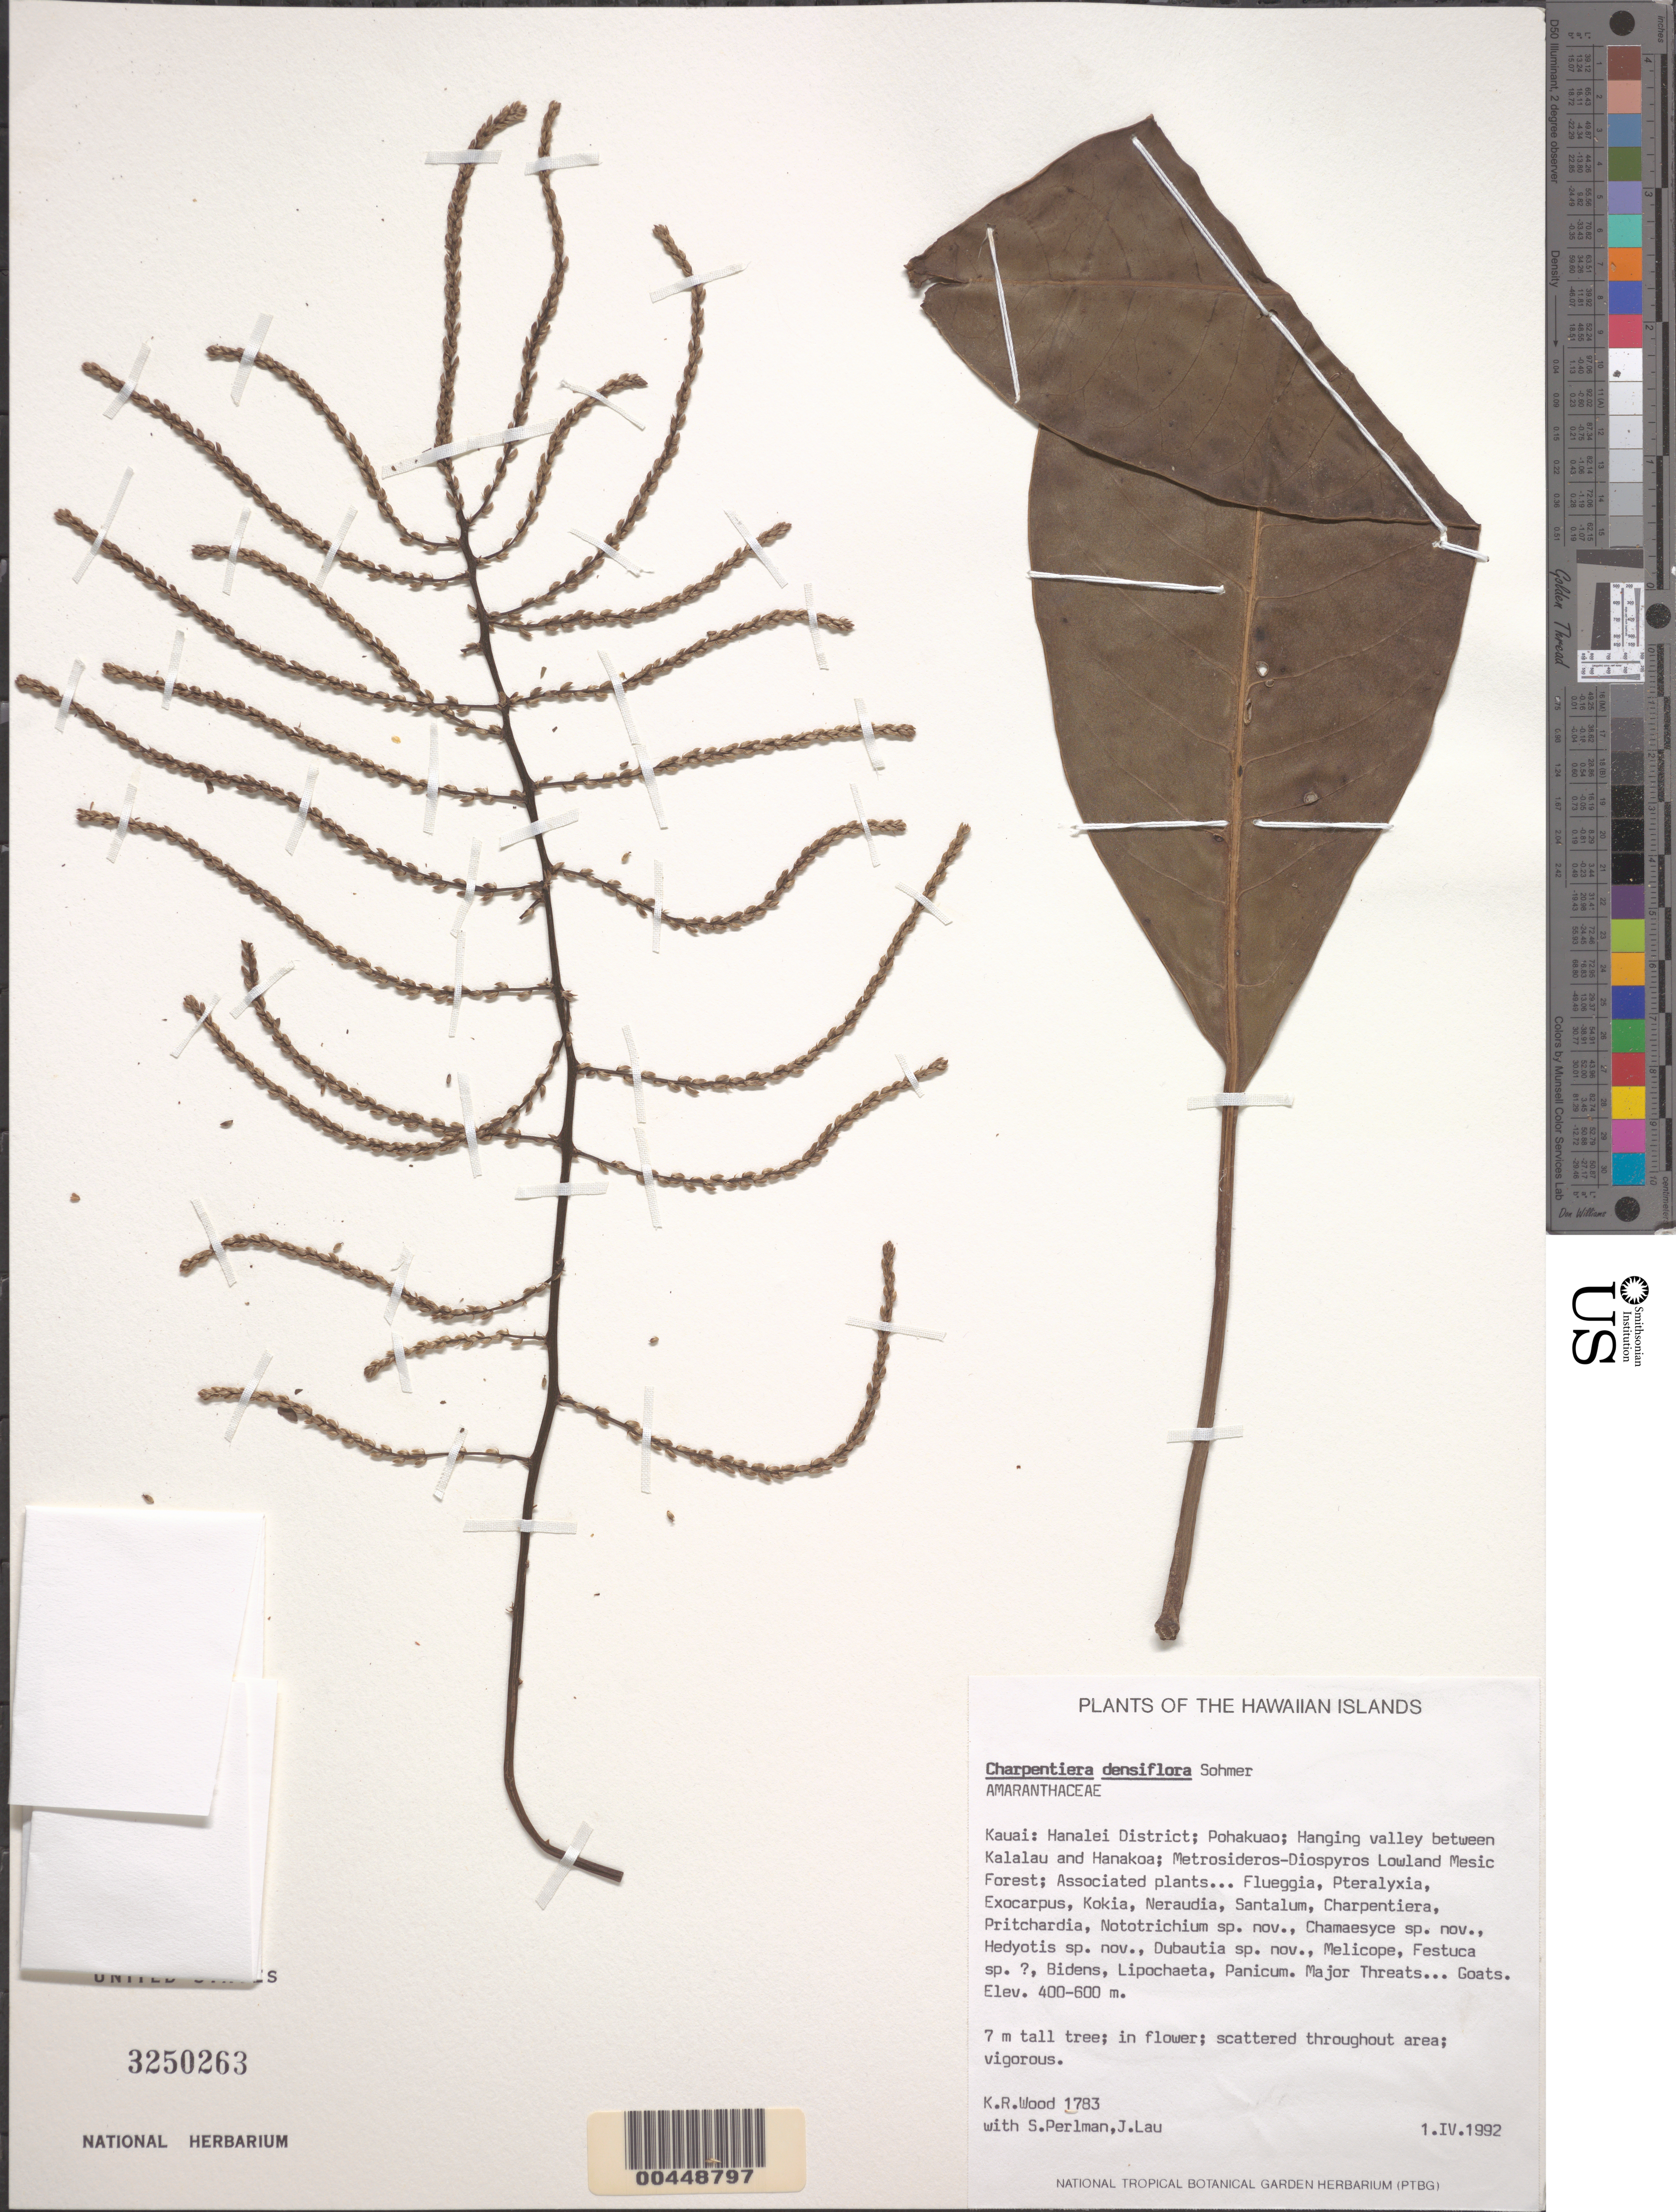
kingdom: Plantae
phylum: Tracheophyta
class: Magnoliopsida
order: Caryophyllales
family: Amaranthaceae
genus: Charpentiera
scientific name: Charpentiera densiflora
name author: Sohmer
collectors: K. R. Wood, S. P. Perlman & J. Lau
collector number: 1783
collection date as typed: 1 Apr 1992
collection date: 1992-04-01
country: United States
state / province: Hawaii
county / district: Kauai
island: Kaua'i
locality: Hanalei Dist., Pohakuao, hanging valley between Kalalau and Hanakoa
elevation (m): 400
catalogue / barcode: US 3250263